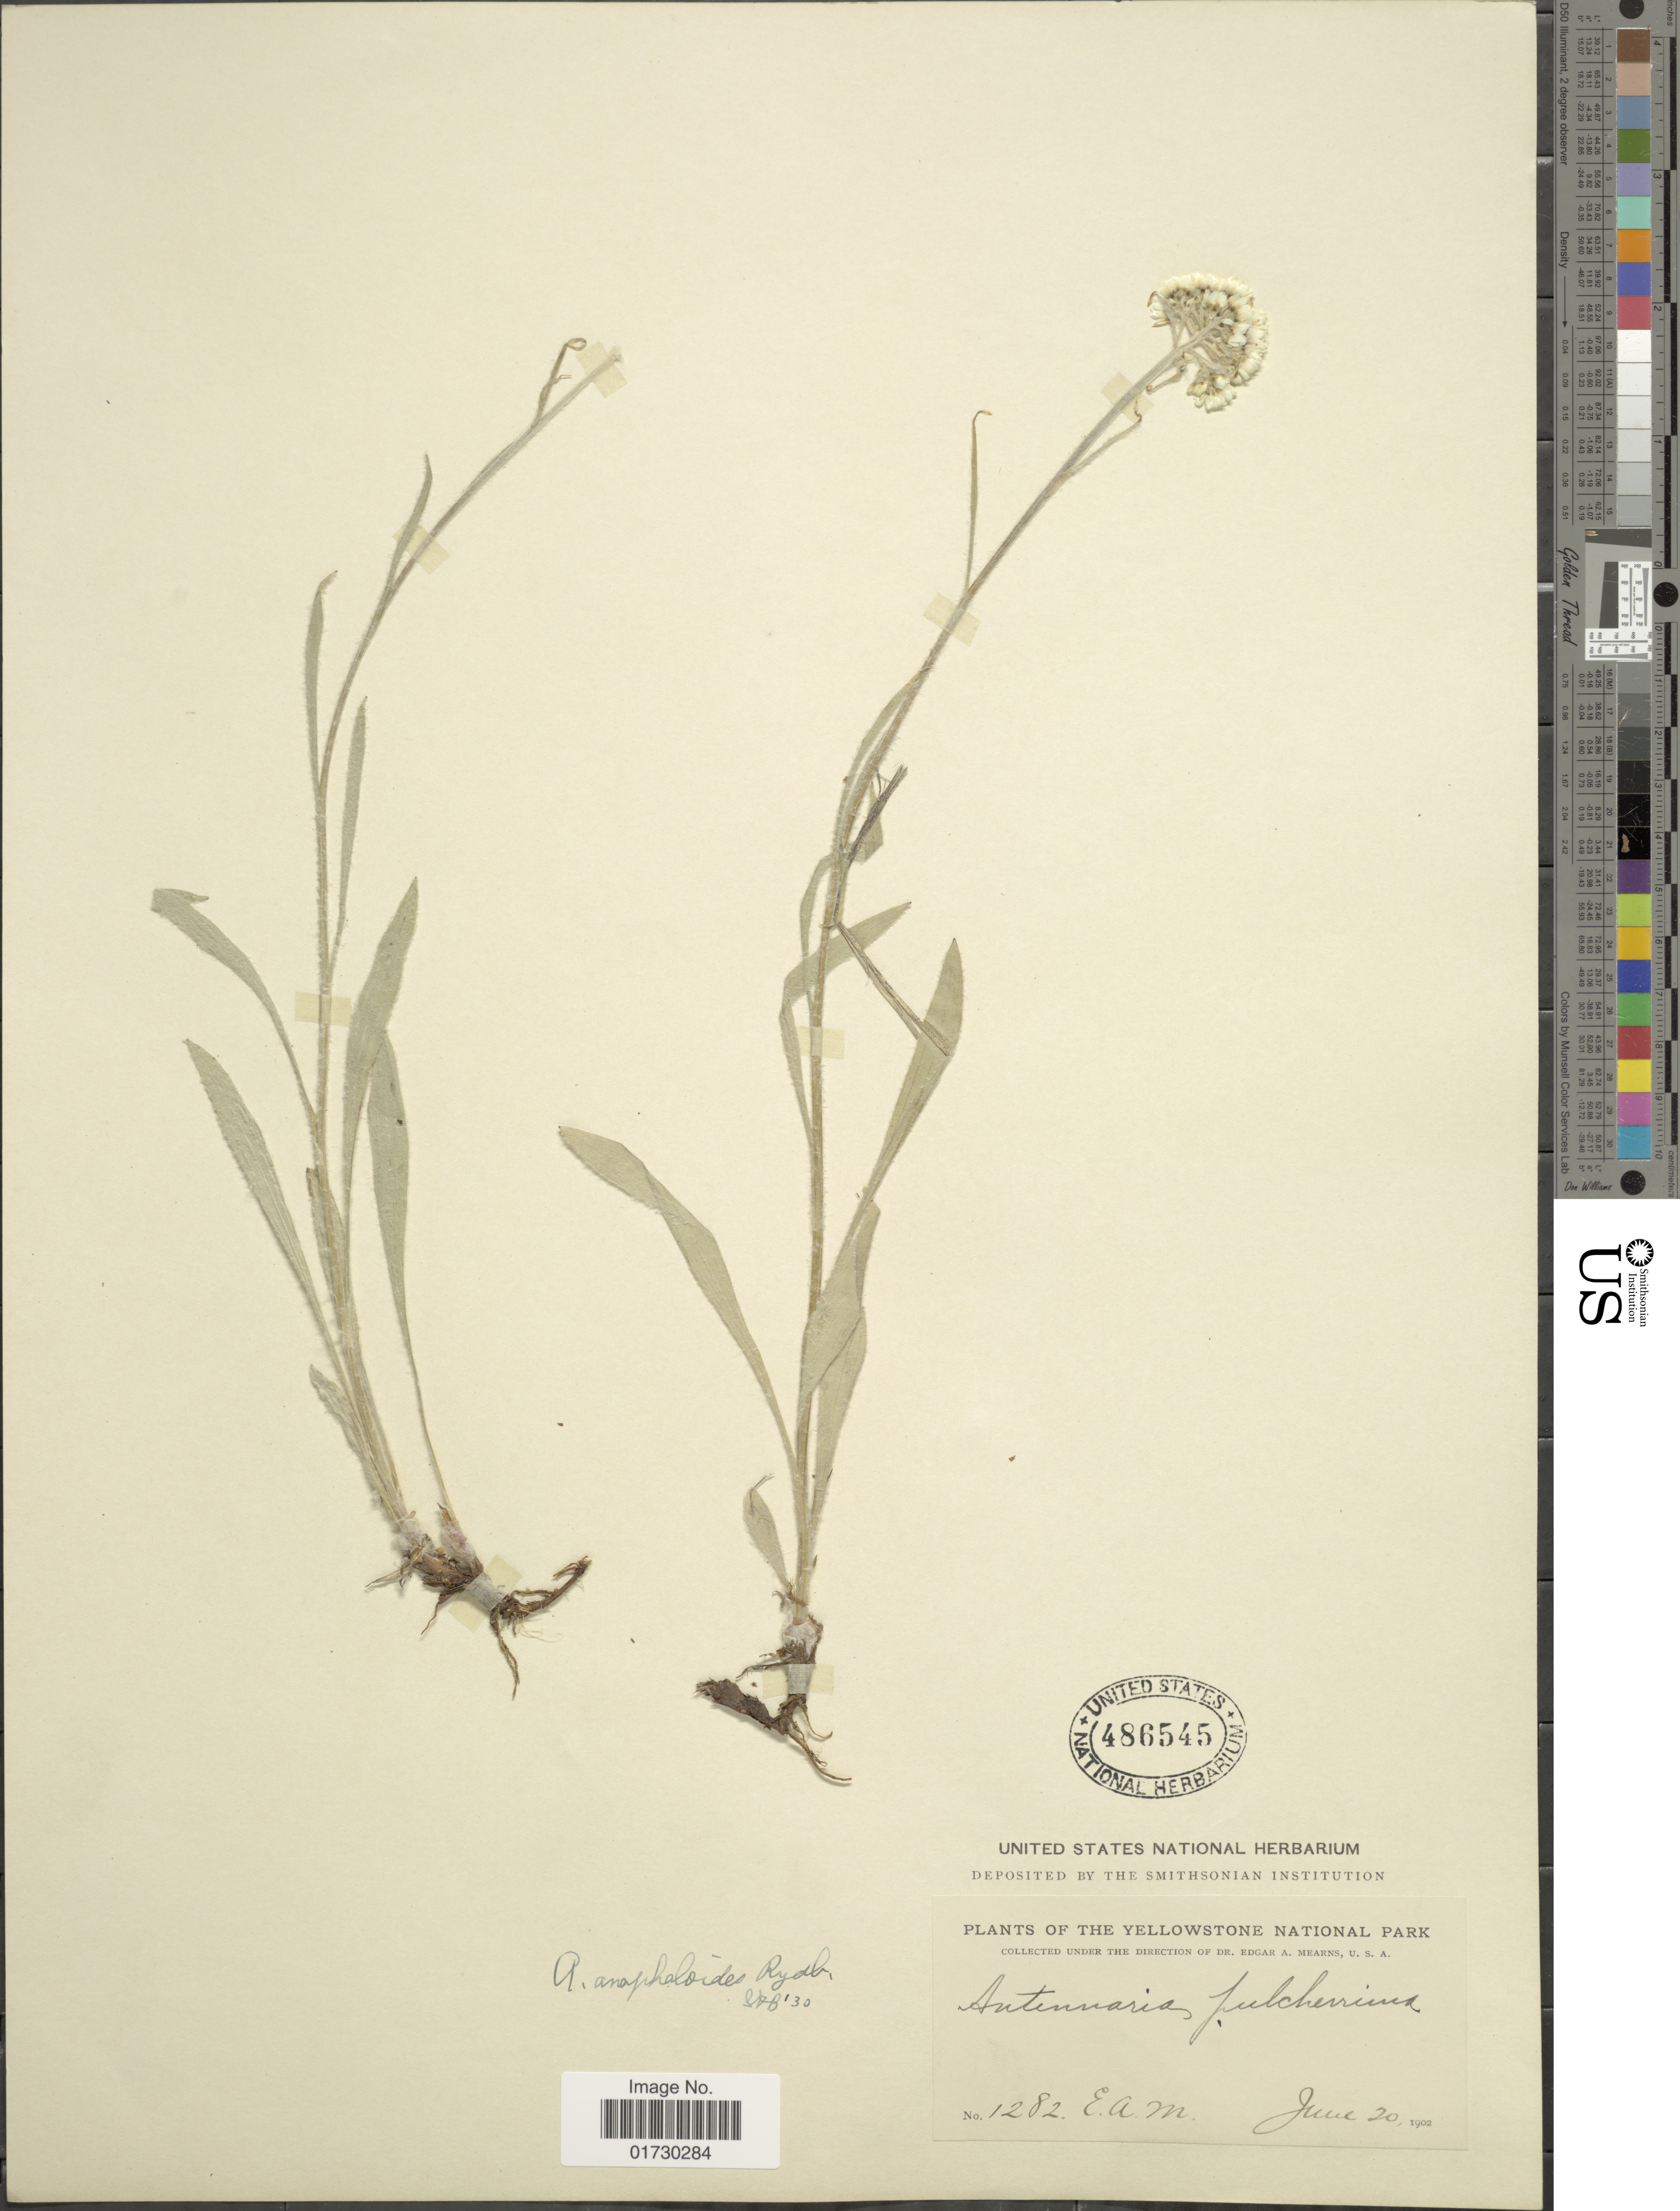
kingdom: Plantae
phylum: Tracheophyta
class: Magnoliopsida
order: Asterales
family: Asteraceae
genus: Antennaria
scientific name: Antennaria anaphaloides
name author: Rydb.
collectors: E. A. Mearns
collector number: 1282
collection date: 1902-06-20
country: United States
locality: The Yellowstone National Park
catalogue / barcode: US 486545